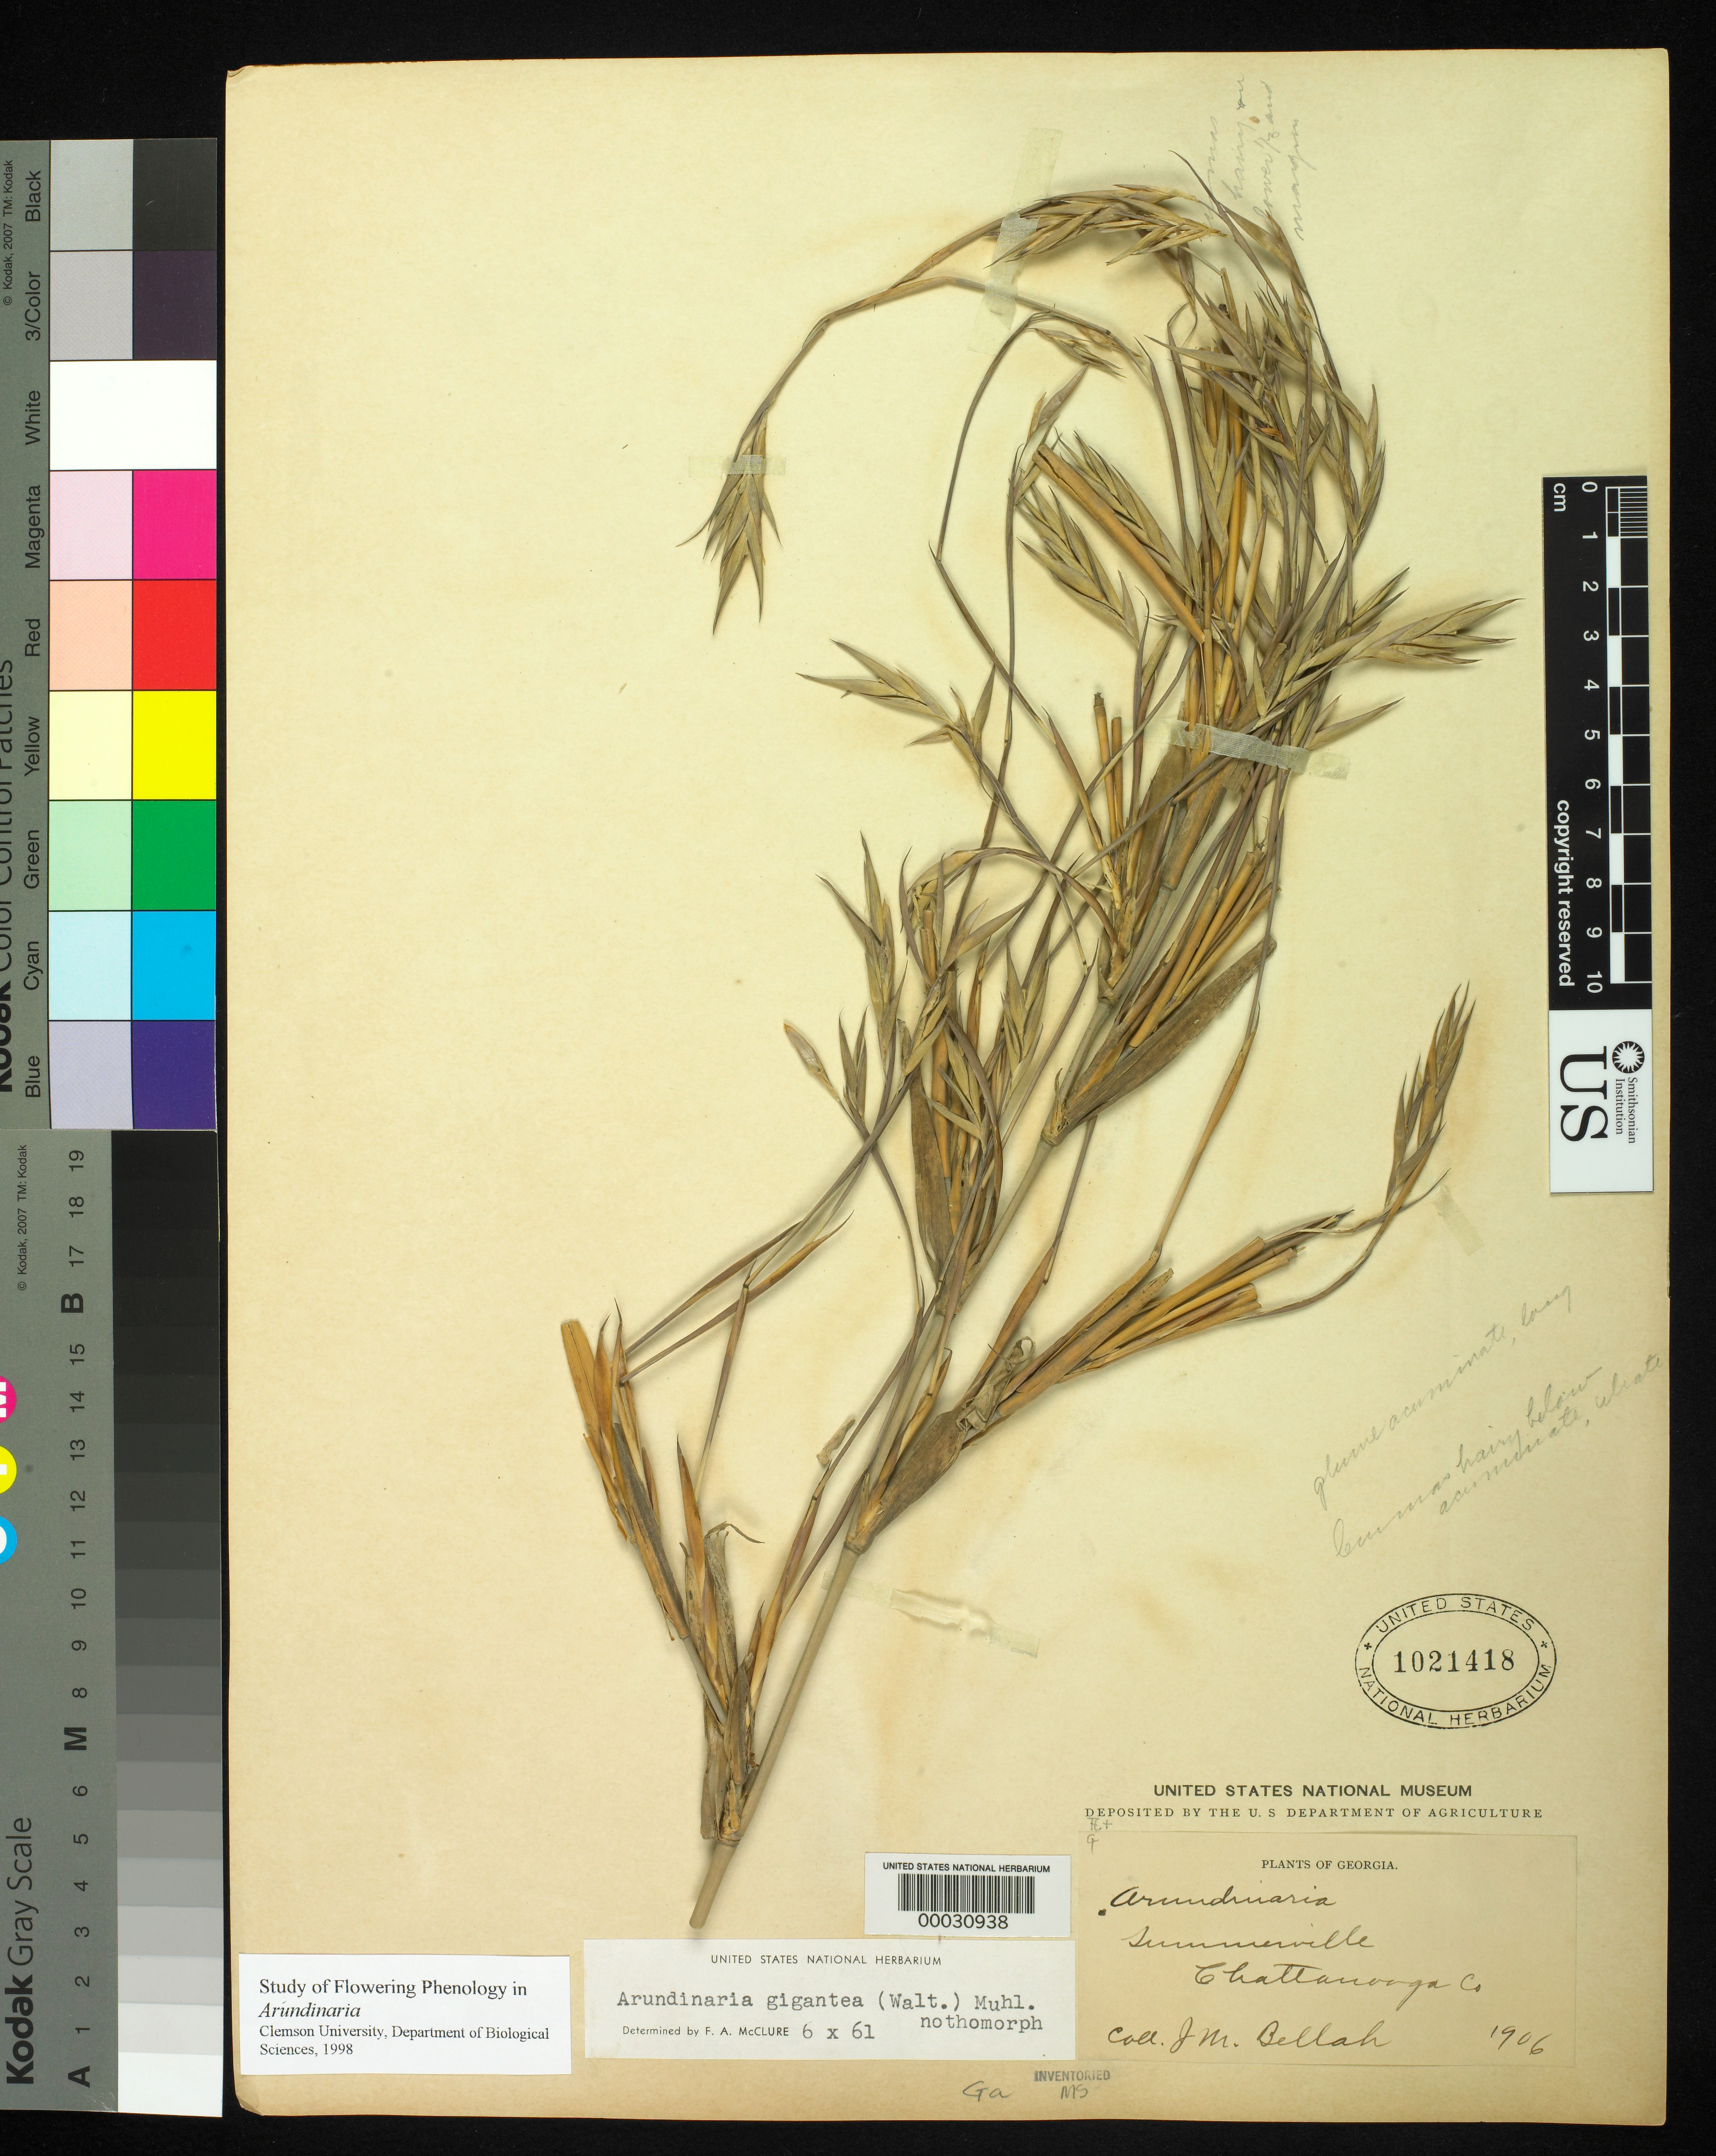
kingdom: Plantae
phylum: Tracheophyta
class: Liliopsida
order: Poales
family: Poaceae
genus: Arundinaria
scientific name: Arundinaria gigantea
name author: (Walter) Muhl.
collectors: J. Bellah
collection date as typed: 1906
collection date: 1906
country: United States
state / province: Georgia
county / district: Chattahoochee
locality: Summerville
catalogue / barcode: US 1021418